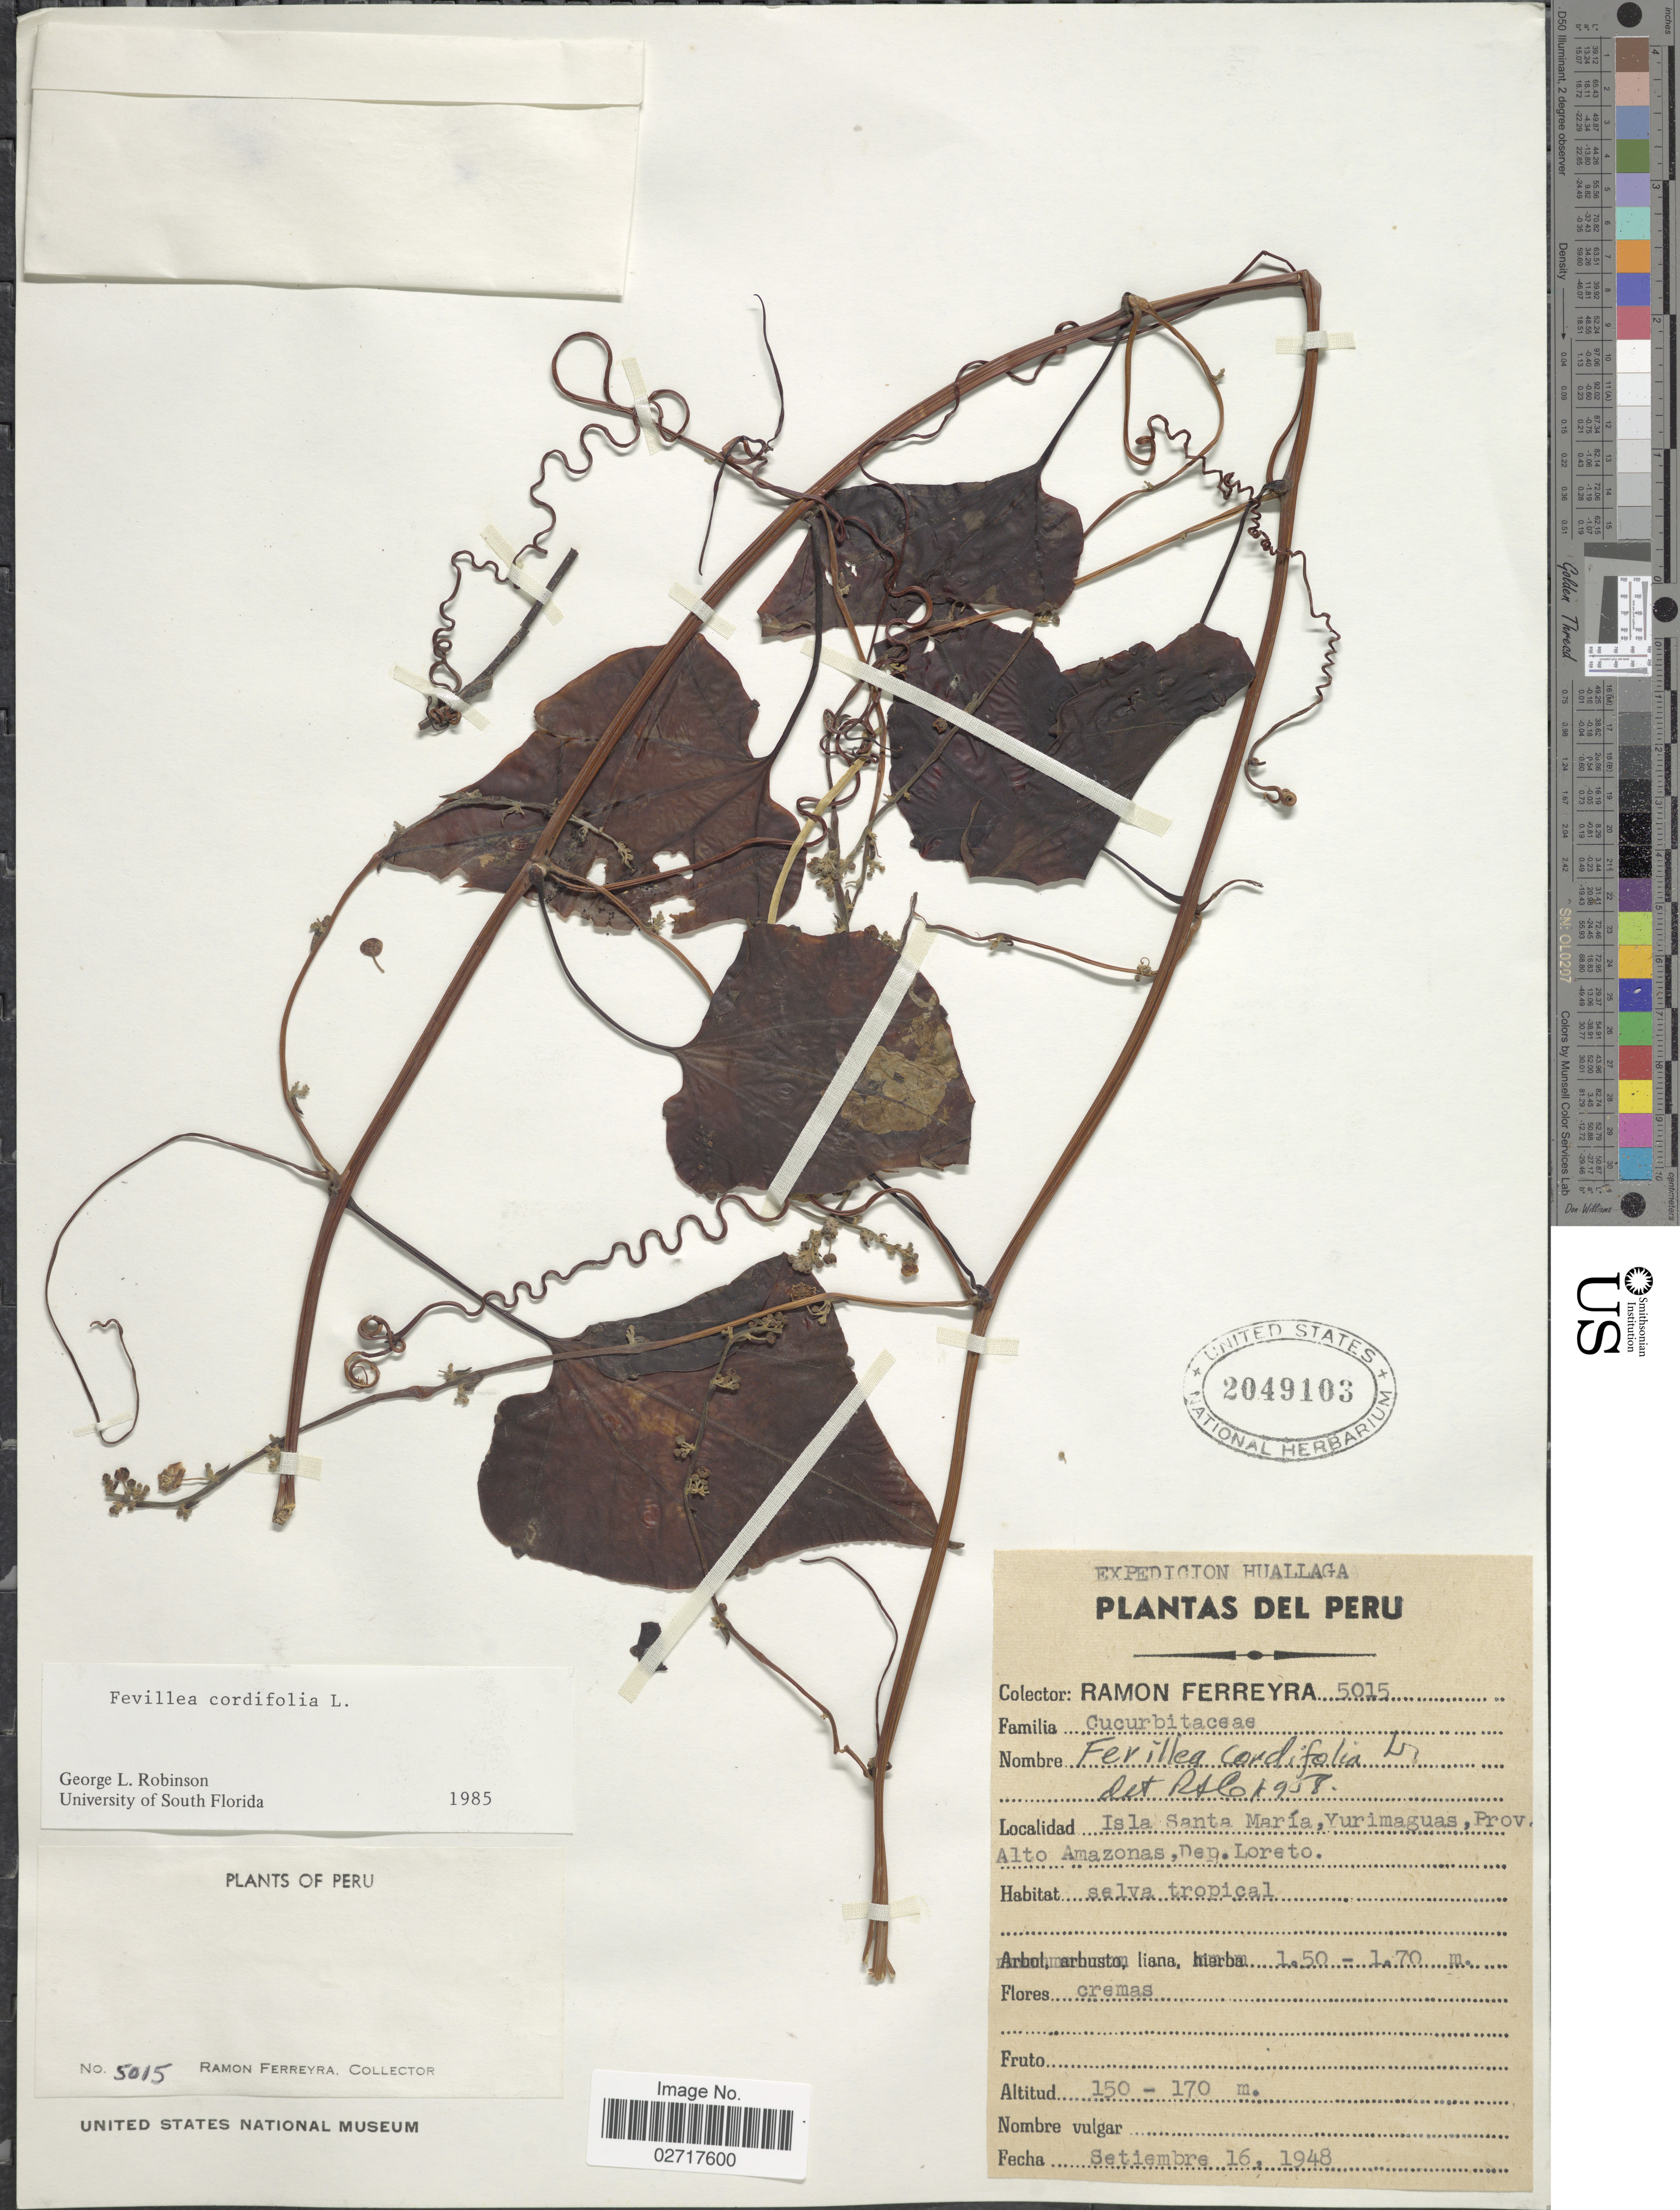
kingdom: Plantae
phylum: Tracheophyta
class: Magnoliopsida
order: Cucurbitales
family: Cucurbitaceae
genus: Fevillea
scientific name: Fevillea cordifolia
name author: L.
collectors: R. A. Ferreyra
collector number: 5015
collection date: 1948-09-16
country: Peru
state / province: Loreto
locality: Isla Santa Maria, Yurimaguas, Prov. Alto Amazonas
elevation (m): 150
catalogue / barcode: US 2049103